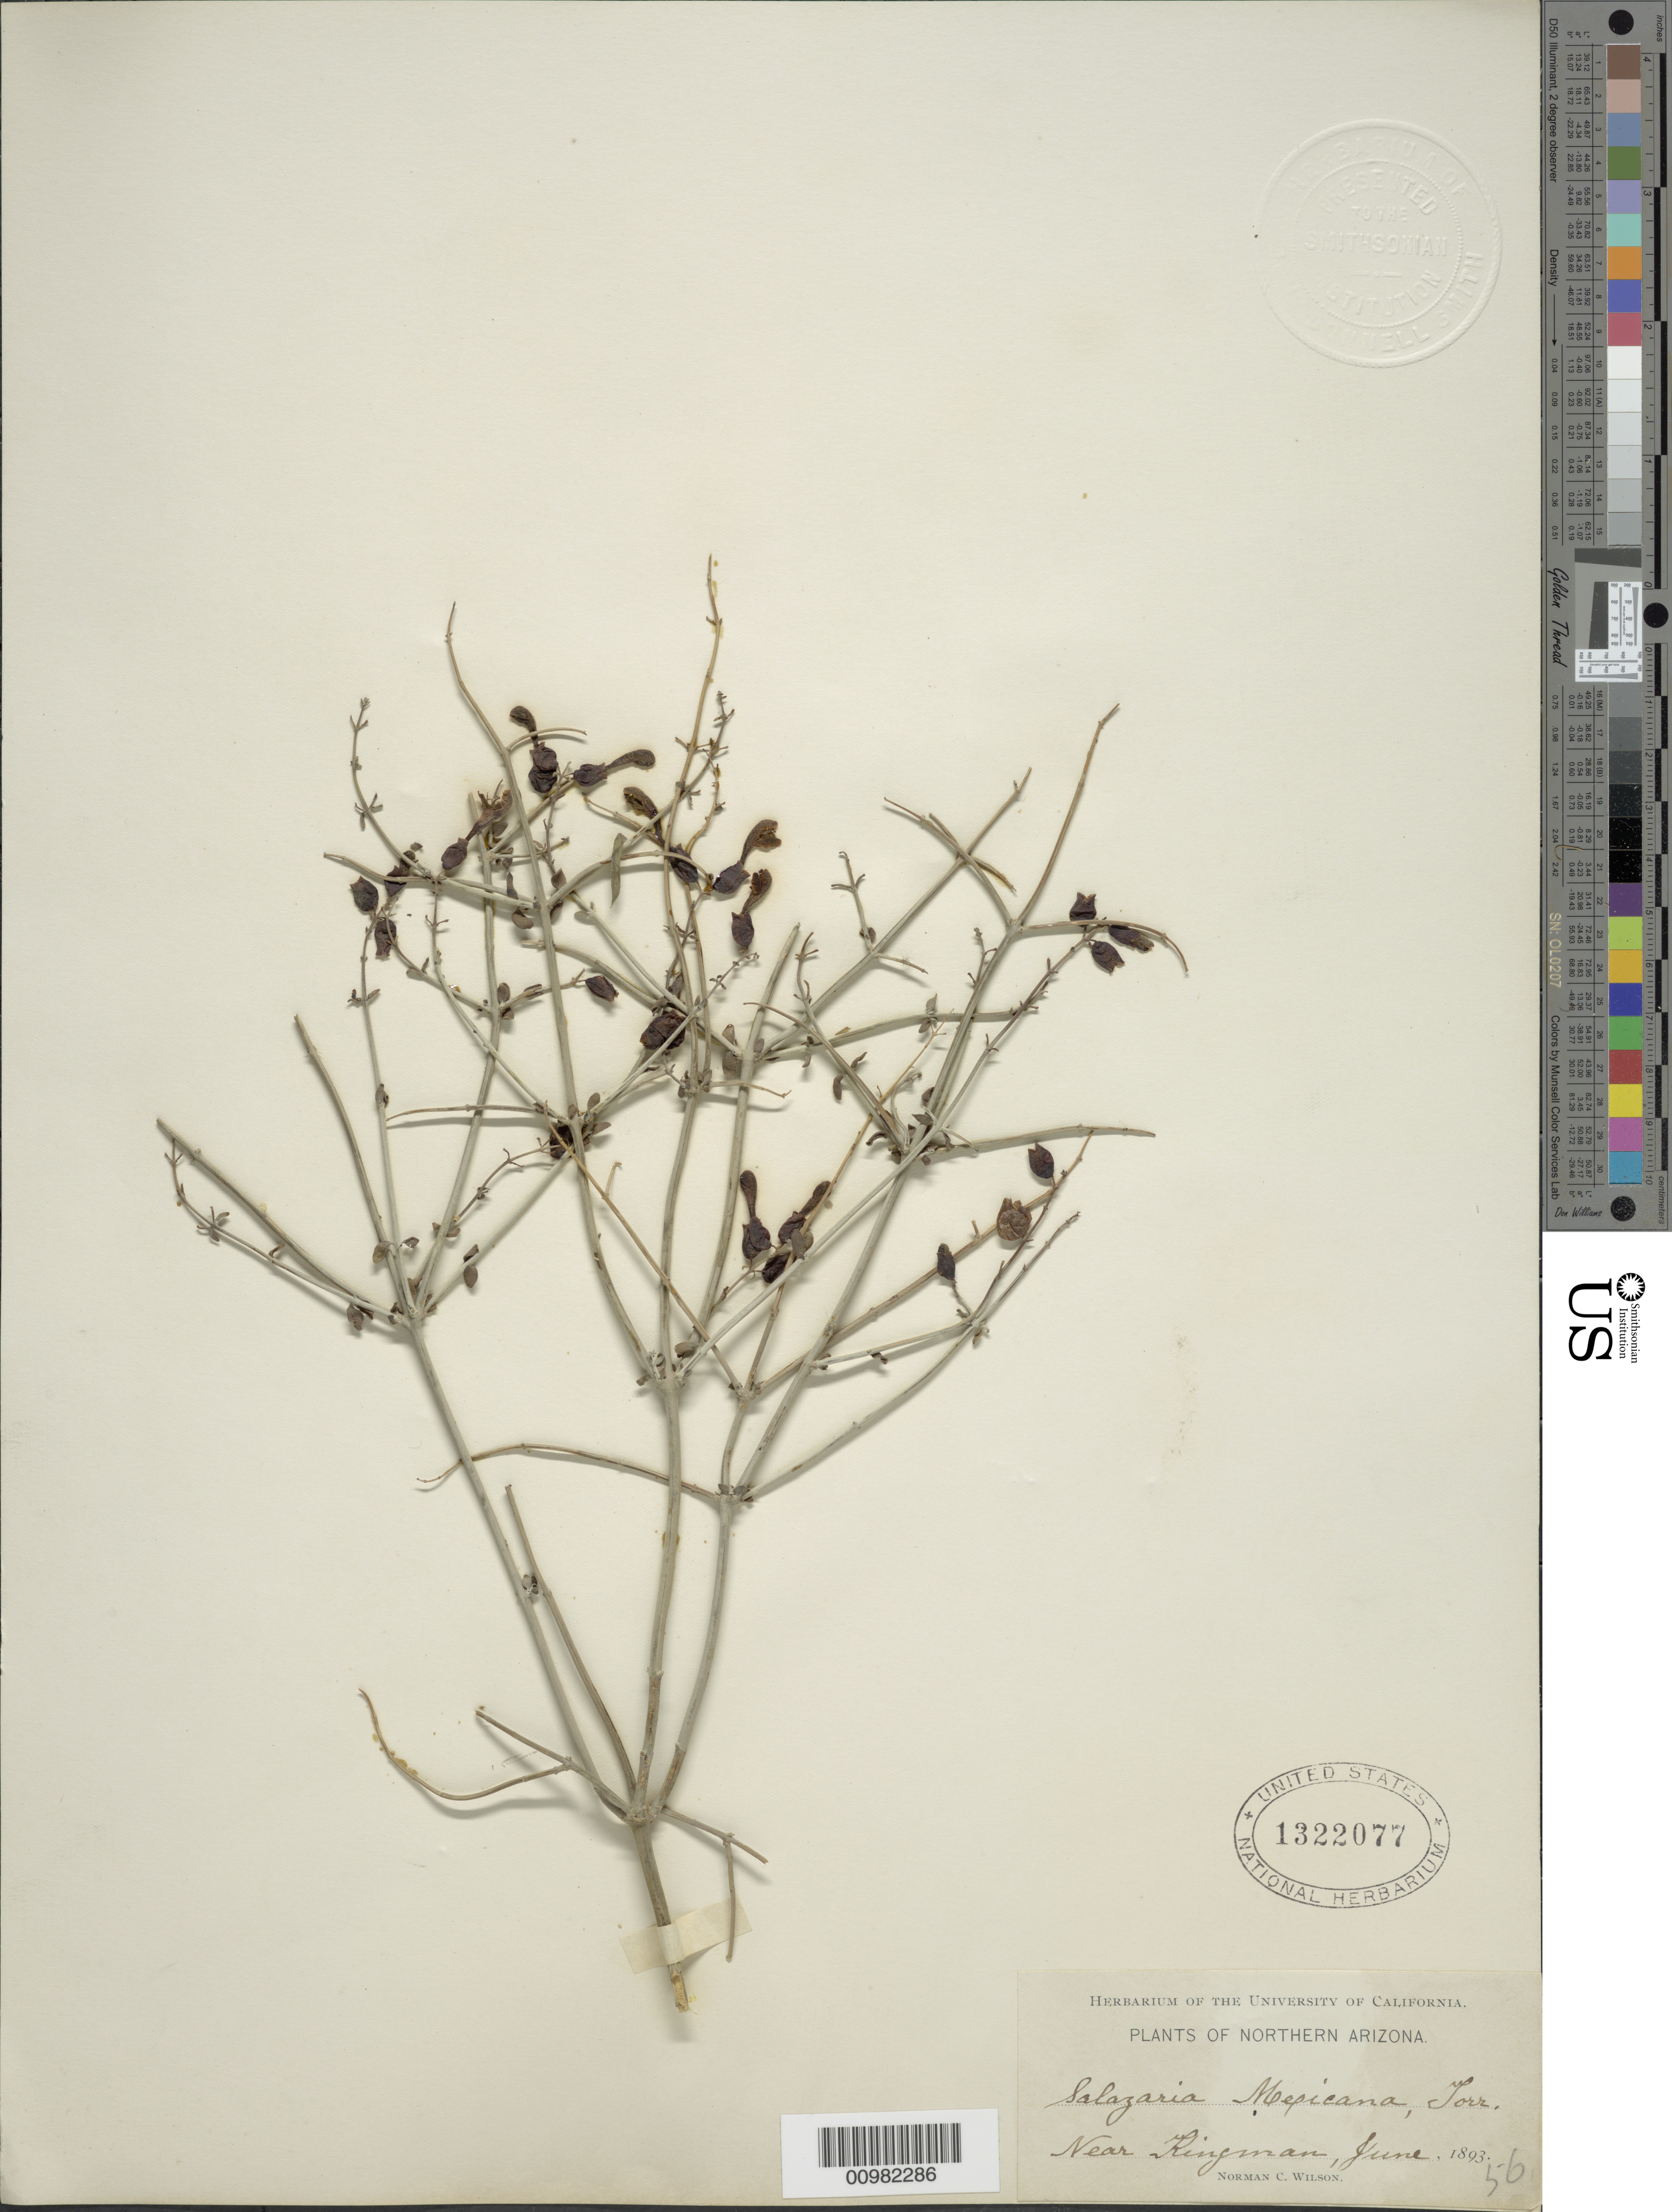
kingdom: Plantae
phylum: Tracheophyta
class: Magnoliopsida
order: Lamiales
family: Lamiaceae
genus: Salazaria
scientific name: Salazaria mexicana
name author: Torr.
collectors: N. C. Wilson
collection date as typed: Jun 1893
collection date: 1893-06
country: United States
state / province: Arizona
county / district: Mohave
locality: Near Kingman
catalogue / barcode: US 1322077